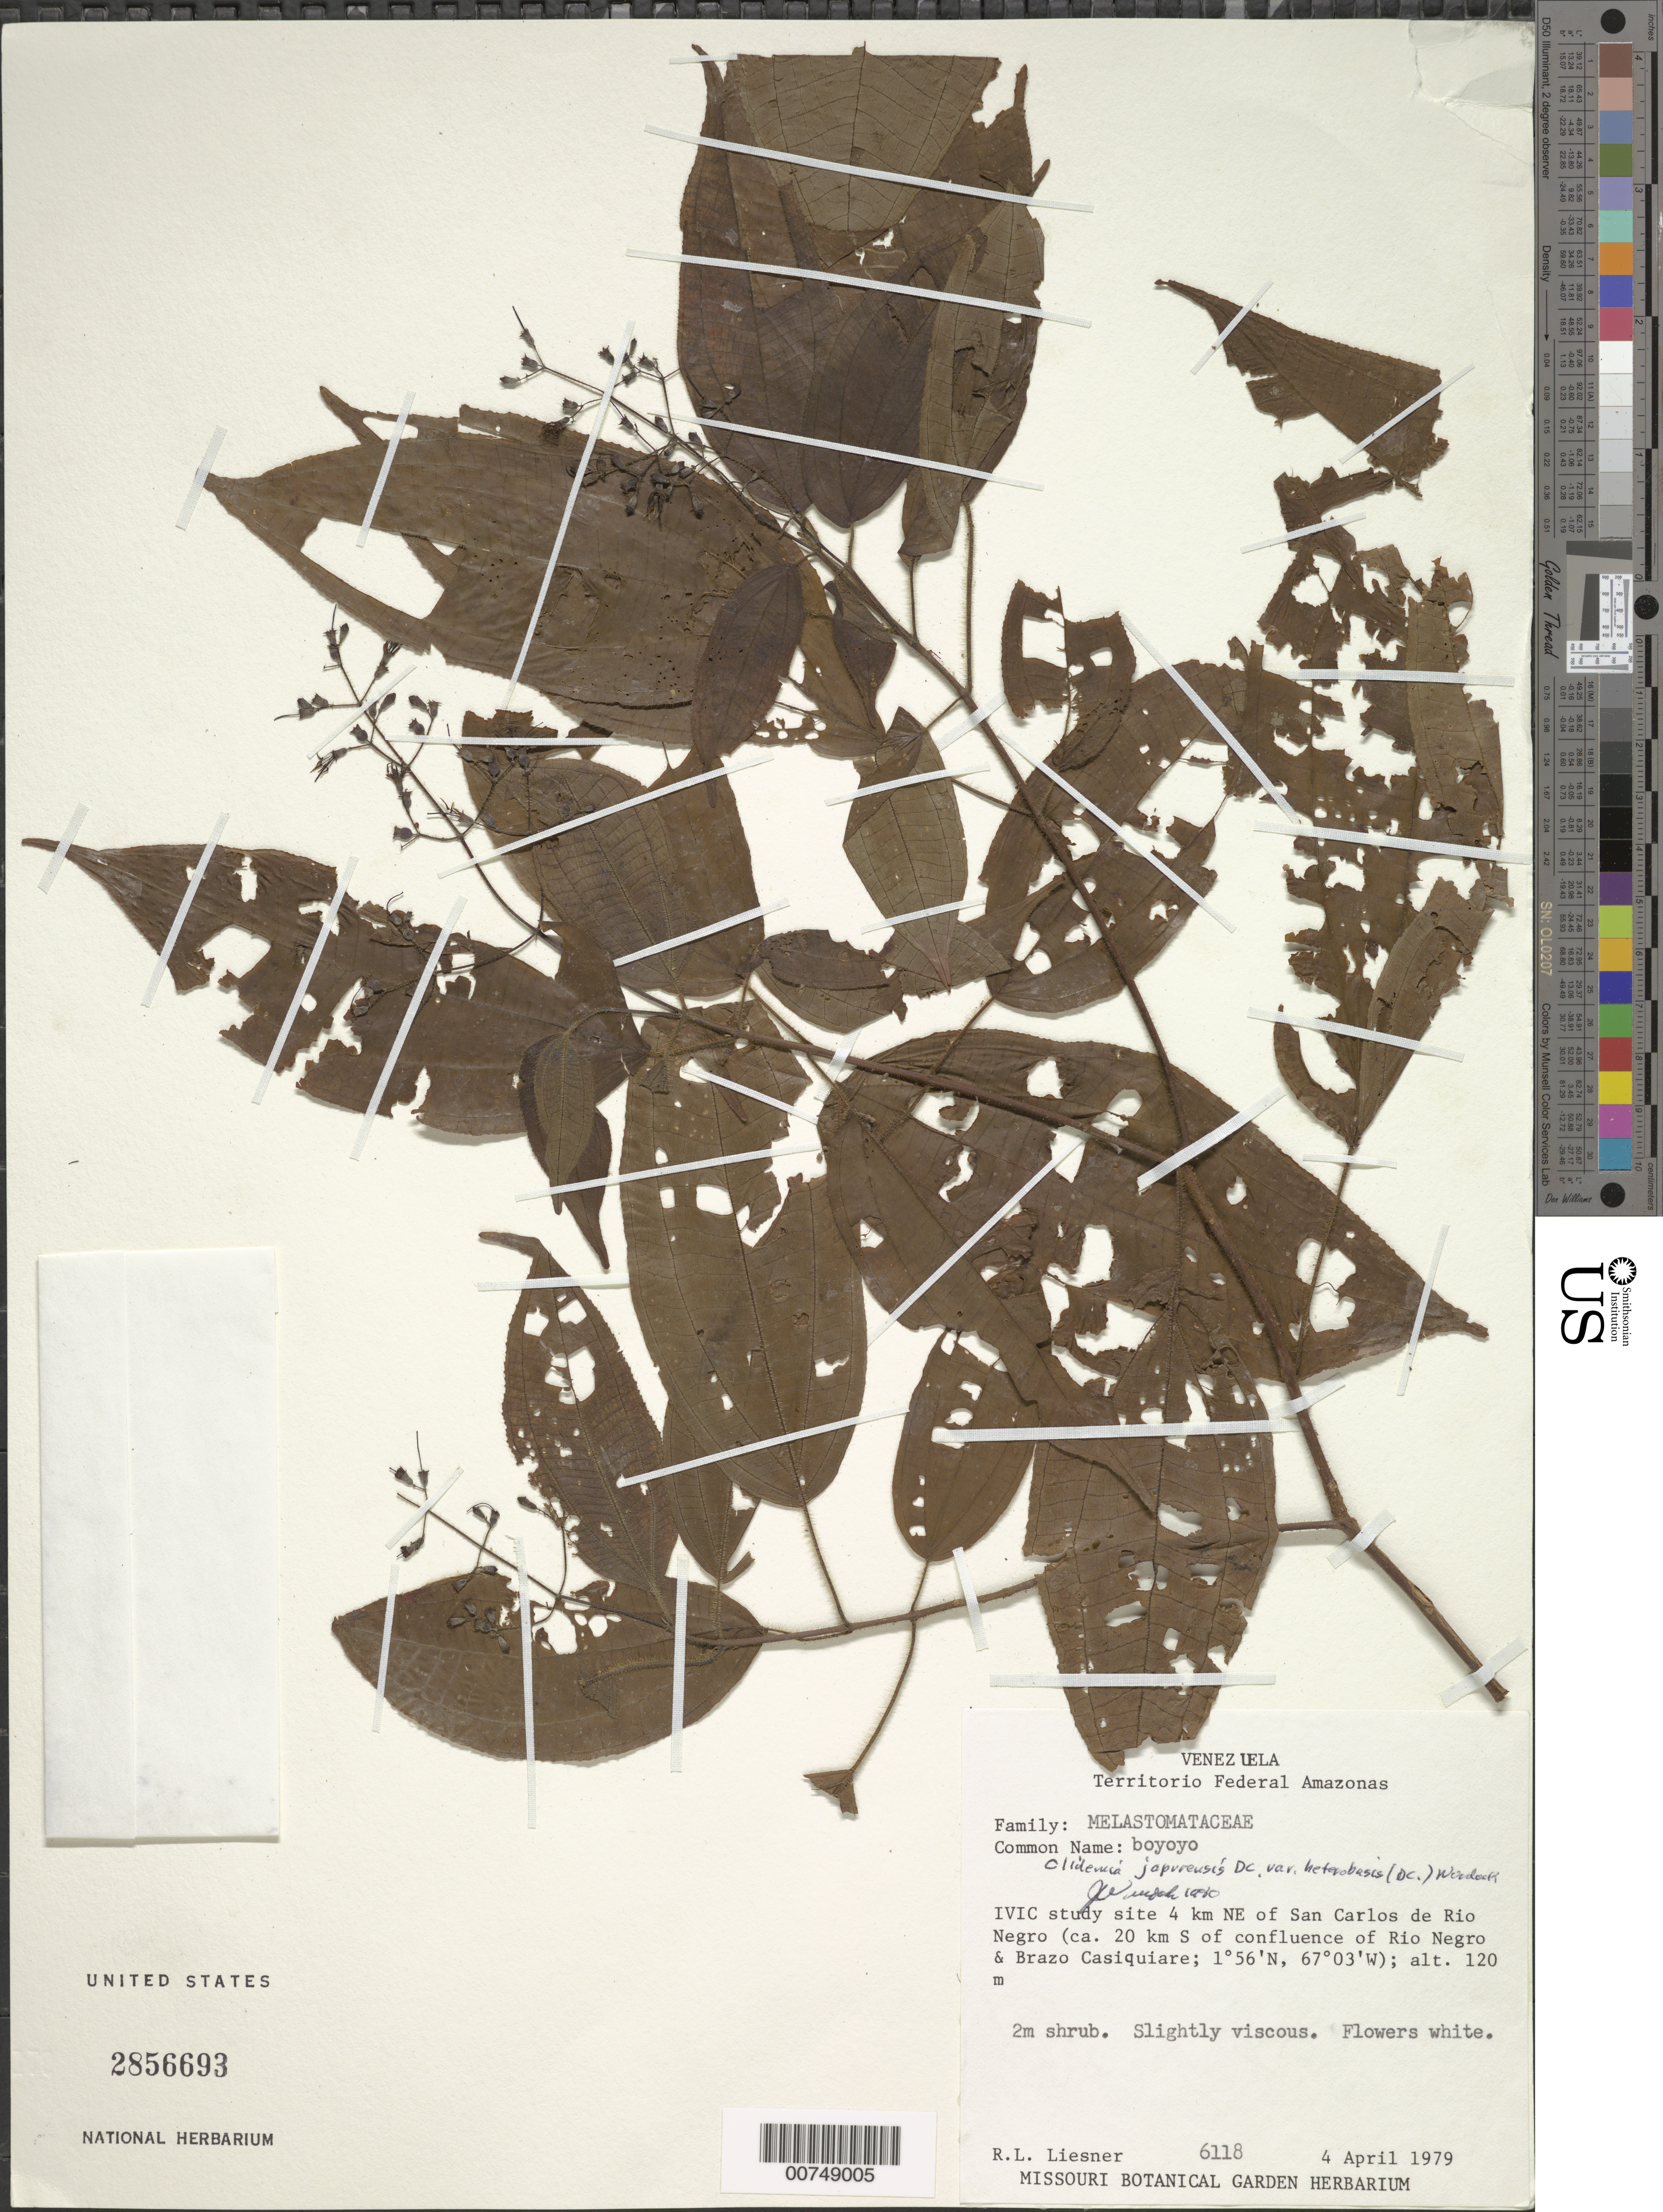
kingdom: Plantae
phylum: Tracheophyta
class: Magnoliopsida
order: Myrtales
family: Melastomataceae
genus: Clidemia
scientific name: Clidemia japurensis var. heterobasis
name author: (DC.) Wurdack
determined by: Wurdack, John J., (US), US (UNITED STATES)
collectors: R. L. Liesner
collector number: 6118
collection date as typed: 4-Apr-79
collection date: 1979-04-04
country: Venezuela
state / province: Amazonas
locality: San Carlos de Río Negro, 4 km NE of and about 20 km S of confluence of Río Negro and Brazo Casiquiare, IVIC study site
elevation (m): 120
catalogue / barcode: US 2856693